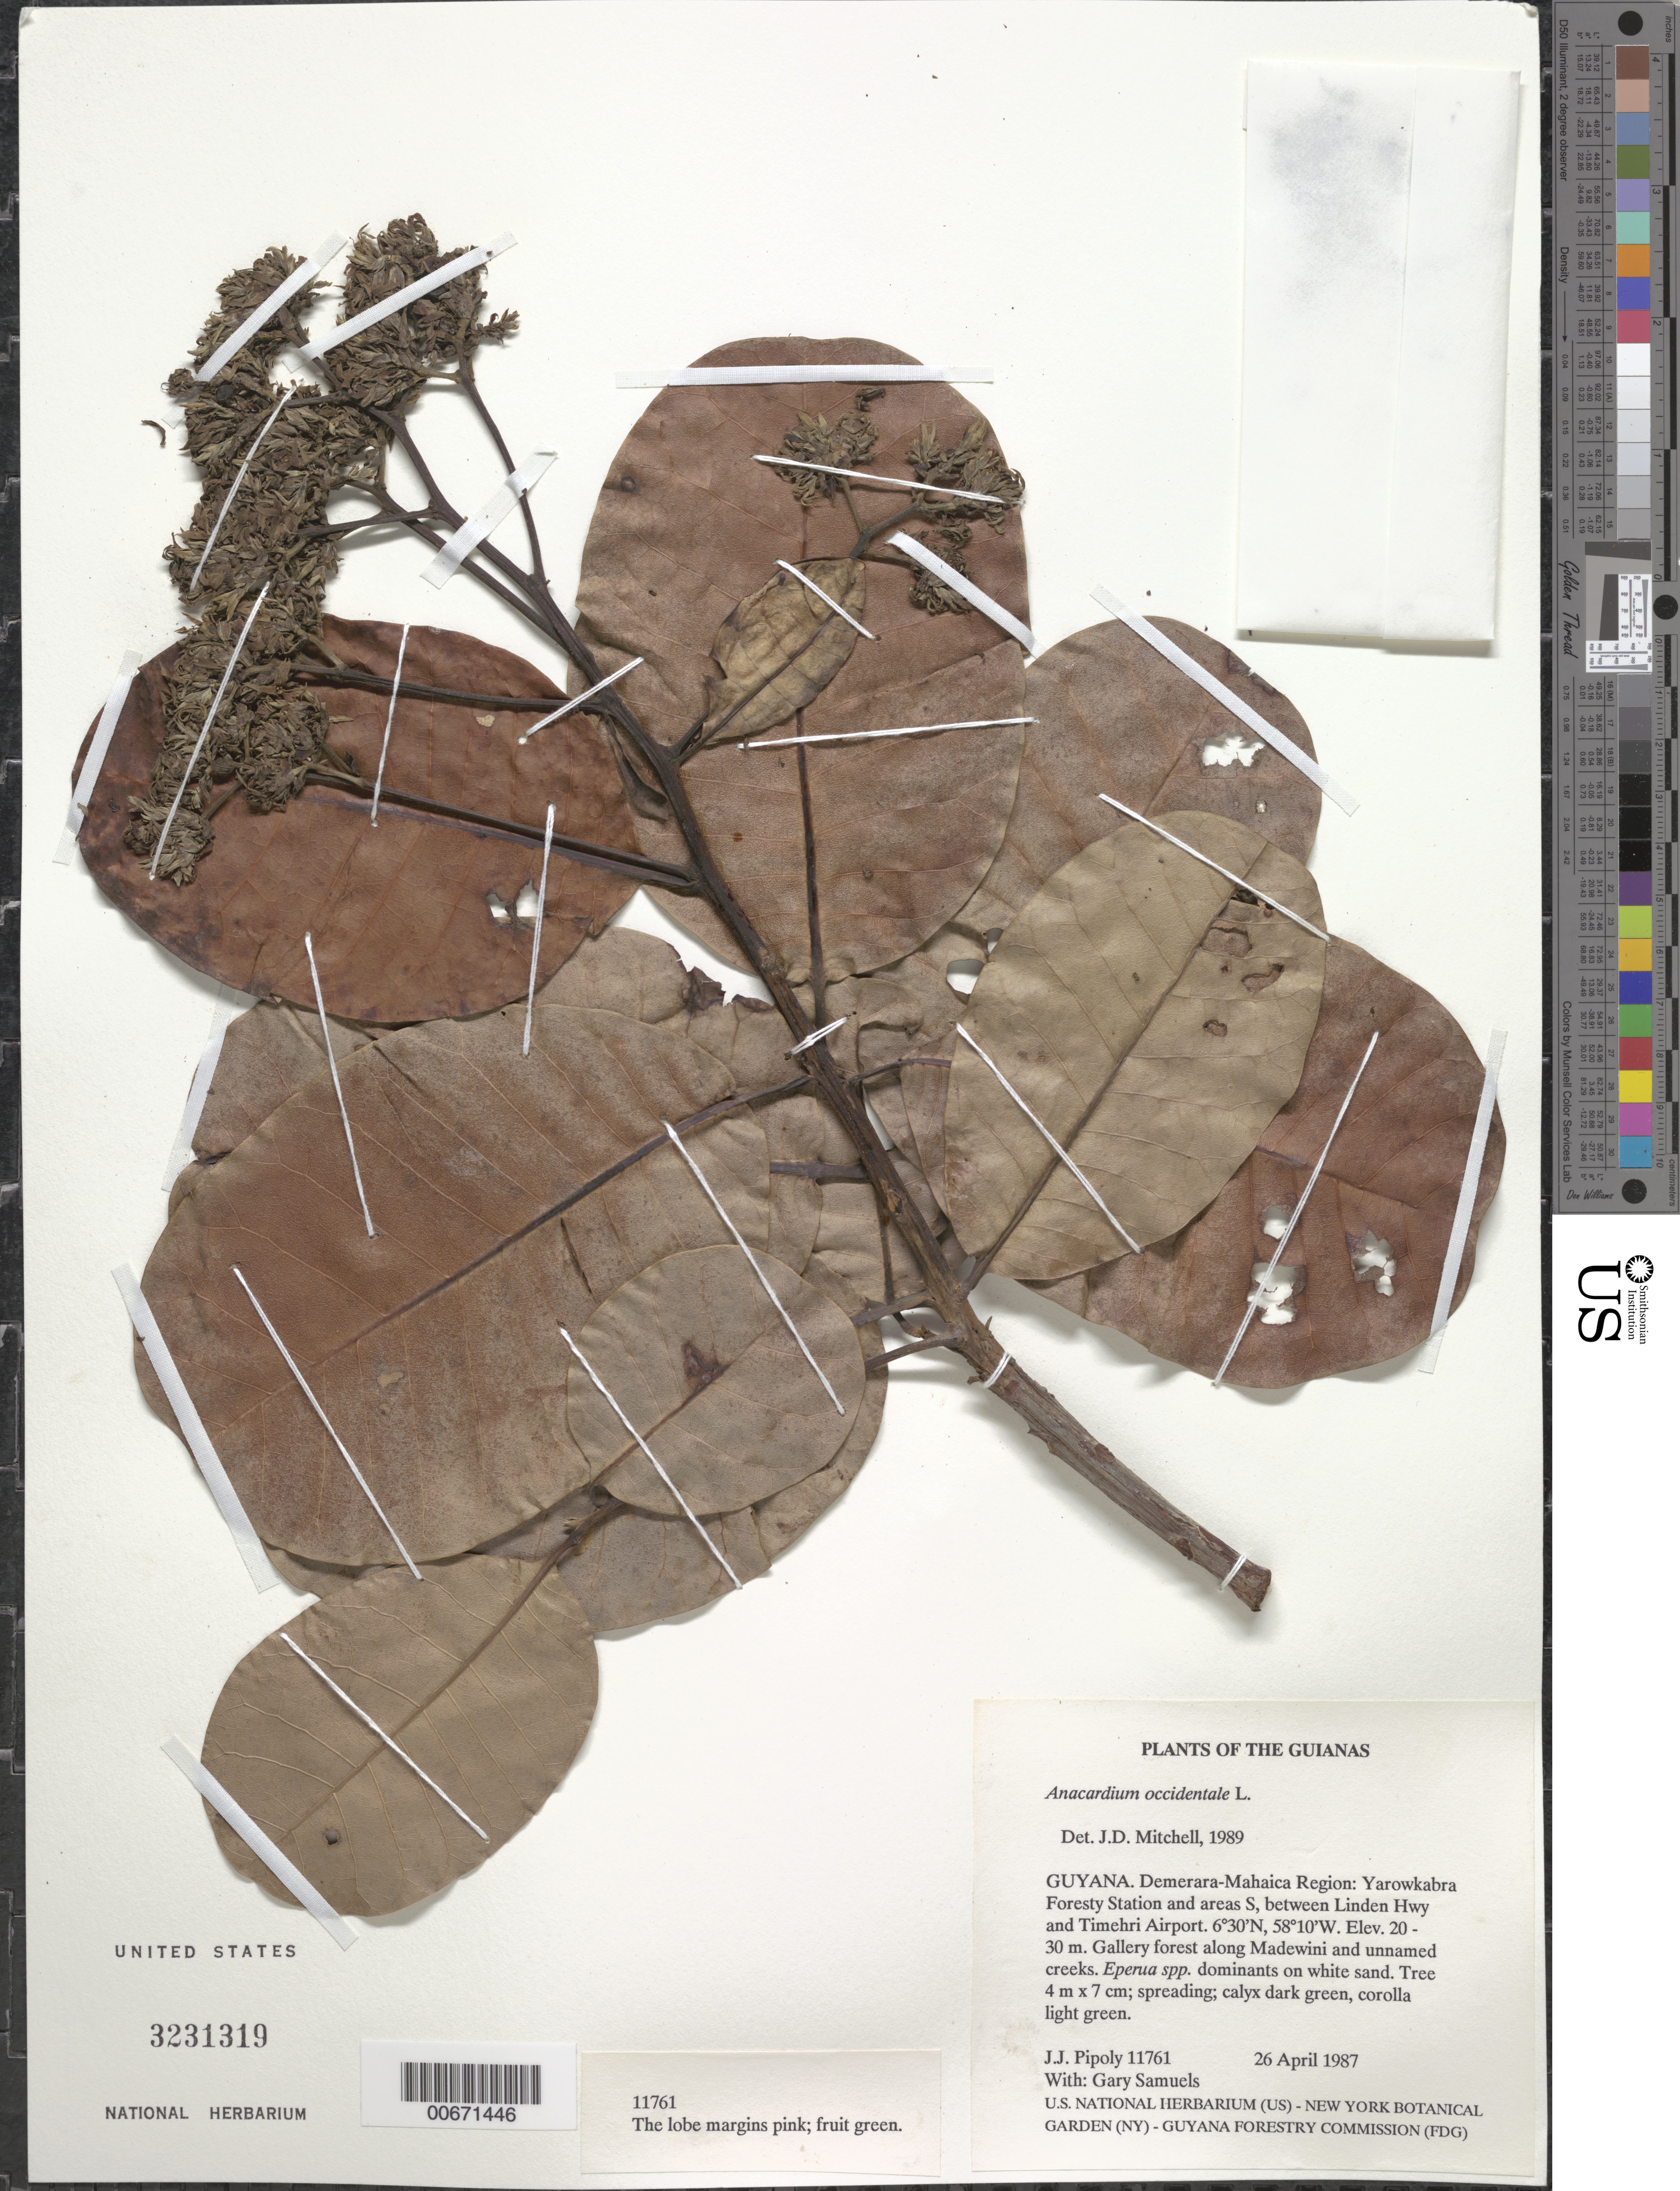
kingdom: Plantae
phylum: Tracheophyta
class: Magnoliopsida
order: Sapindales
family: Anacardiaceae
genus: Anacardium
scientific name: Anacardium occidentale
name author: L.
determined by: Mitchell, John D.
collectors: J. J. Pipoly & G. Bacchus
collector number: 11761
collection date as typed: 26 April 1987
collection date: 1987-04-26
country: Guyana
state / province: Demerara-Mahaica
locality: Yarowkabra Forestry Station and areas S, between Linden Hwy and Timehri Airport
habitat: Gallery forest along Madewini and unnamed creeks. Eperua spp. dominants on white sand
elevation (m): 20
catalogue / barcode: US 3231319